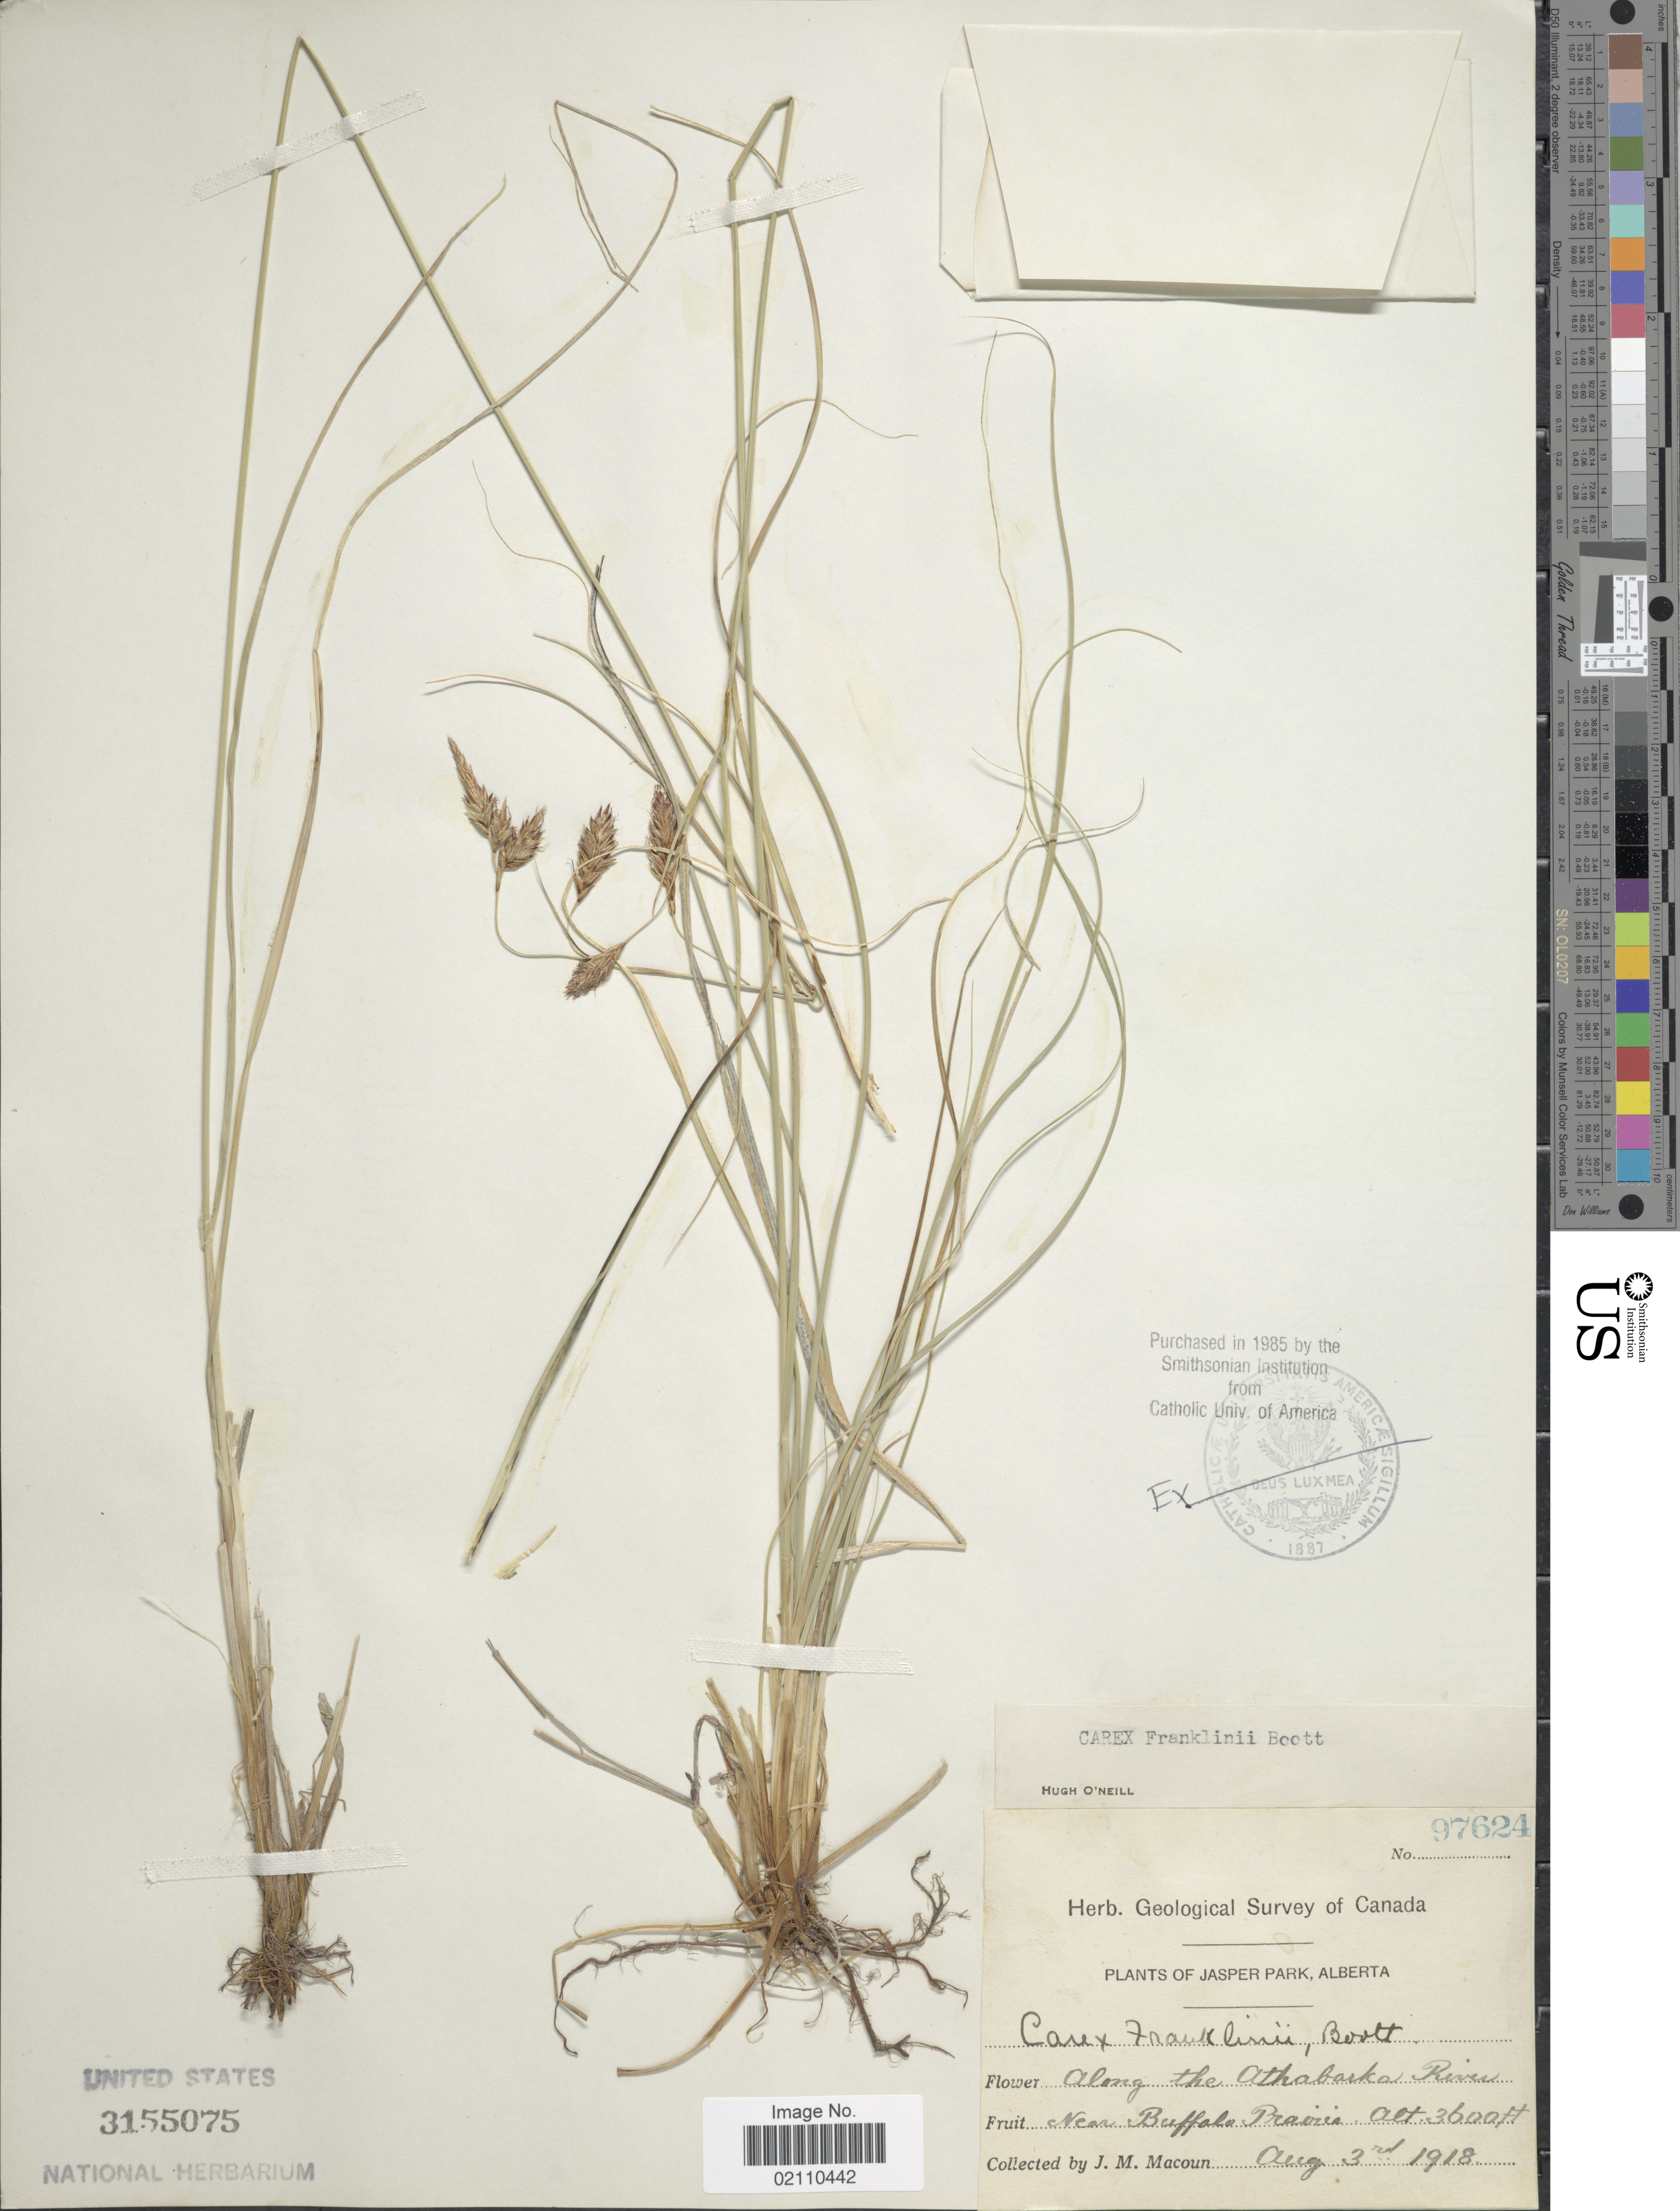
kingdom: Plantae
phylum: Tracheophyta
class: Liliopsida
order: Poales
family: Cyperaceae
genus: Carex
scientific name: Carex petricosa var. petricosa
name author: Dewey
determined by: Strong, Mark T., (BOT), Smithsonian Institution - National Museum of Natural History (UNITED STATES)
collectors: J. M. Macoun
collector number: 97624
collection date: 1918-08-03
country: Canada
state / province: Alberta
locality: Jasper County, Along the Athbaka River Near Buffalo Prairie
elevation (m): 1097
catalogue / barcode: US 3155075